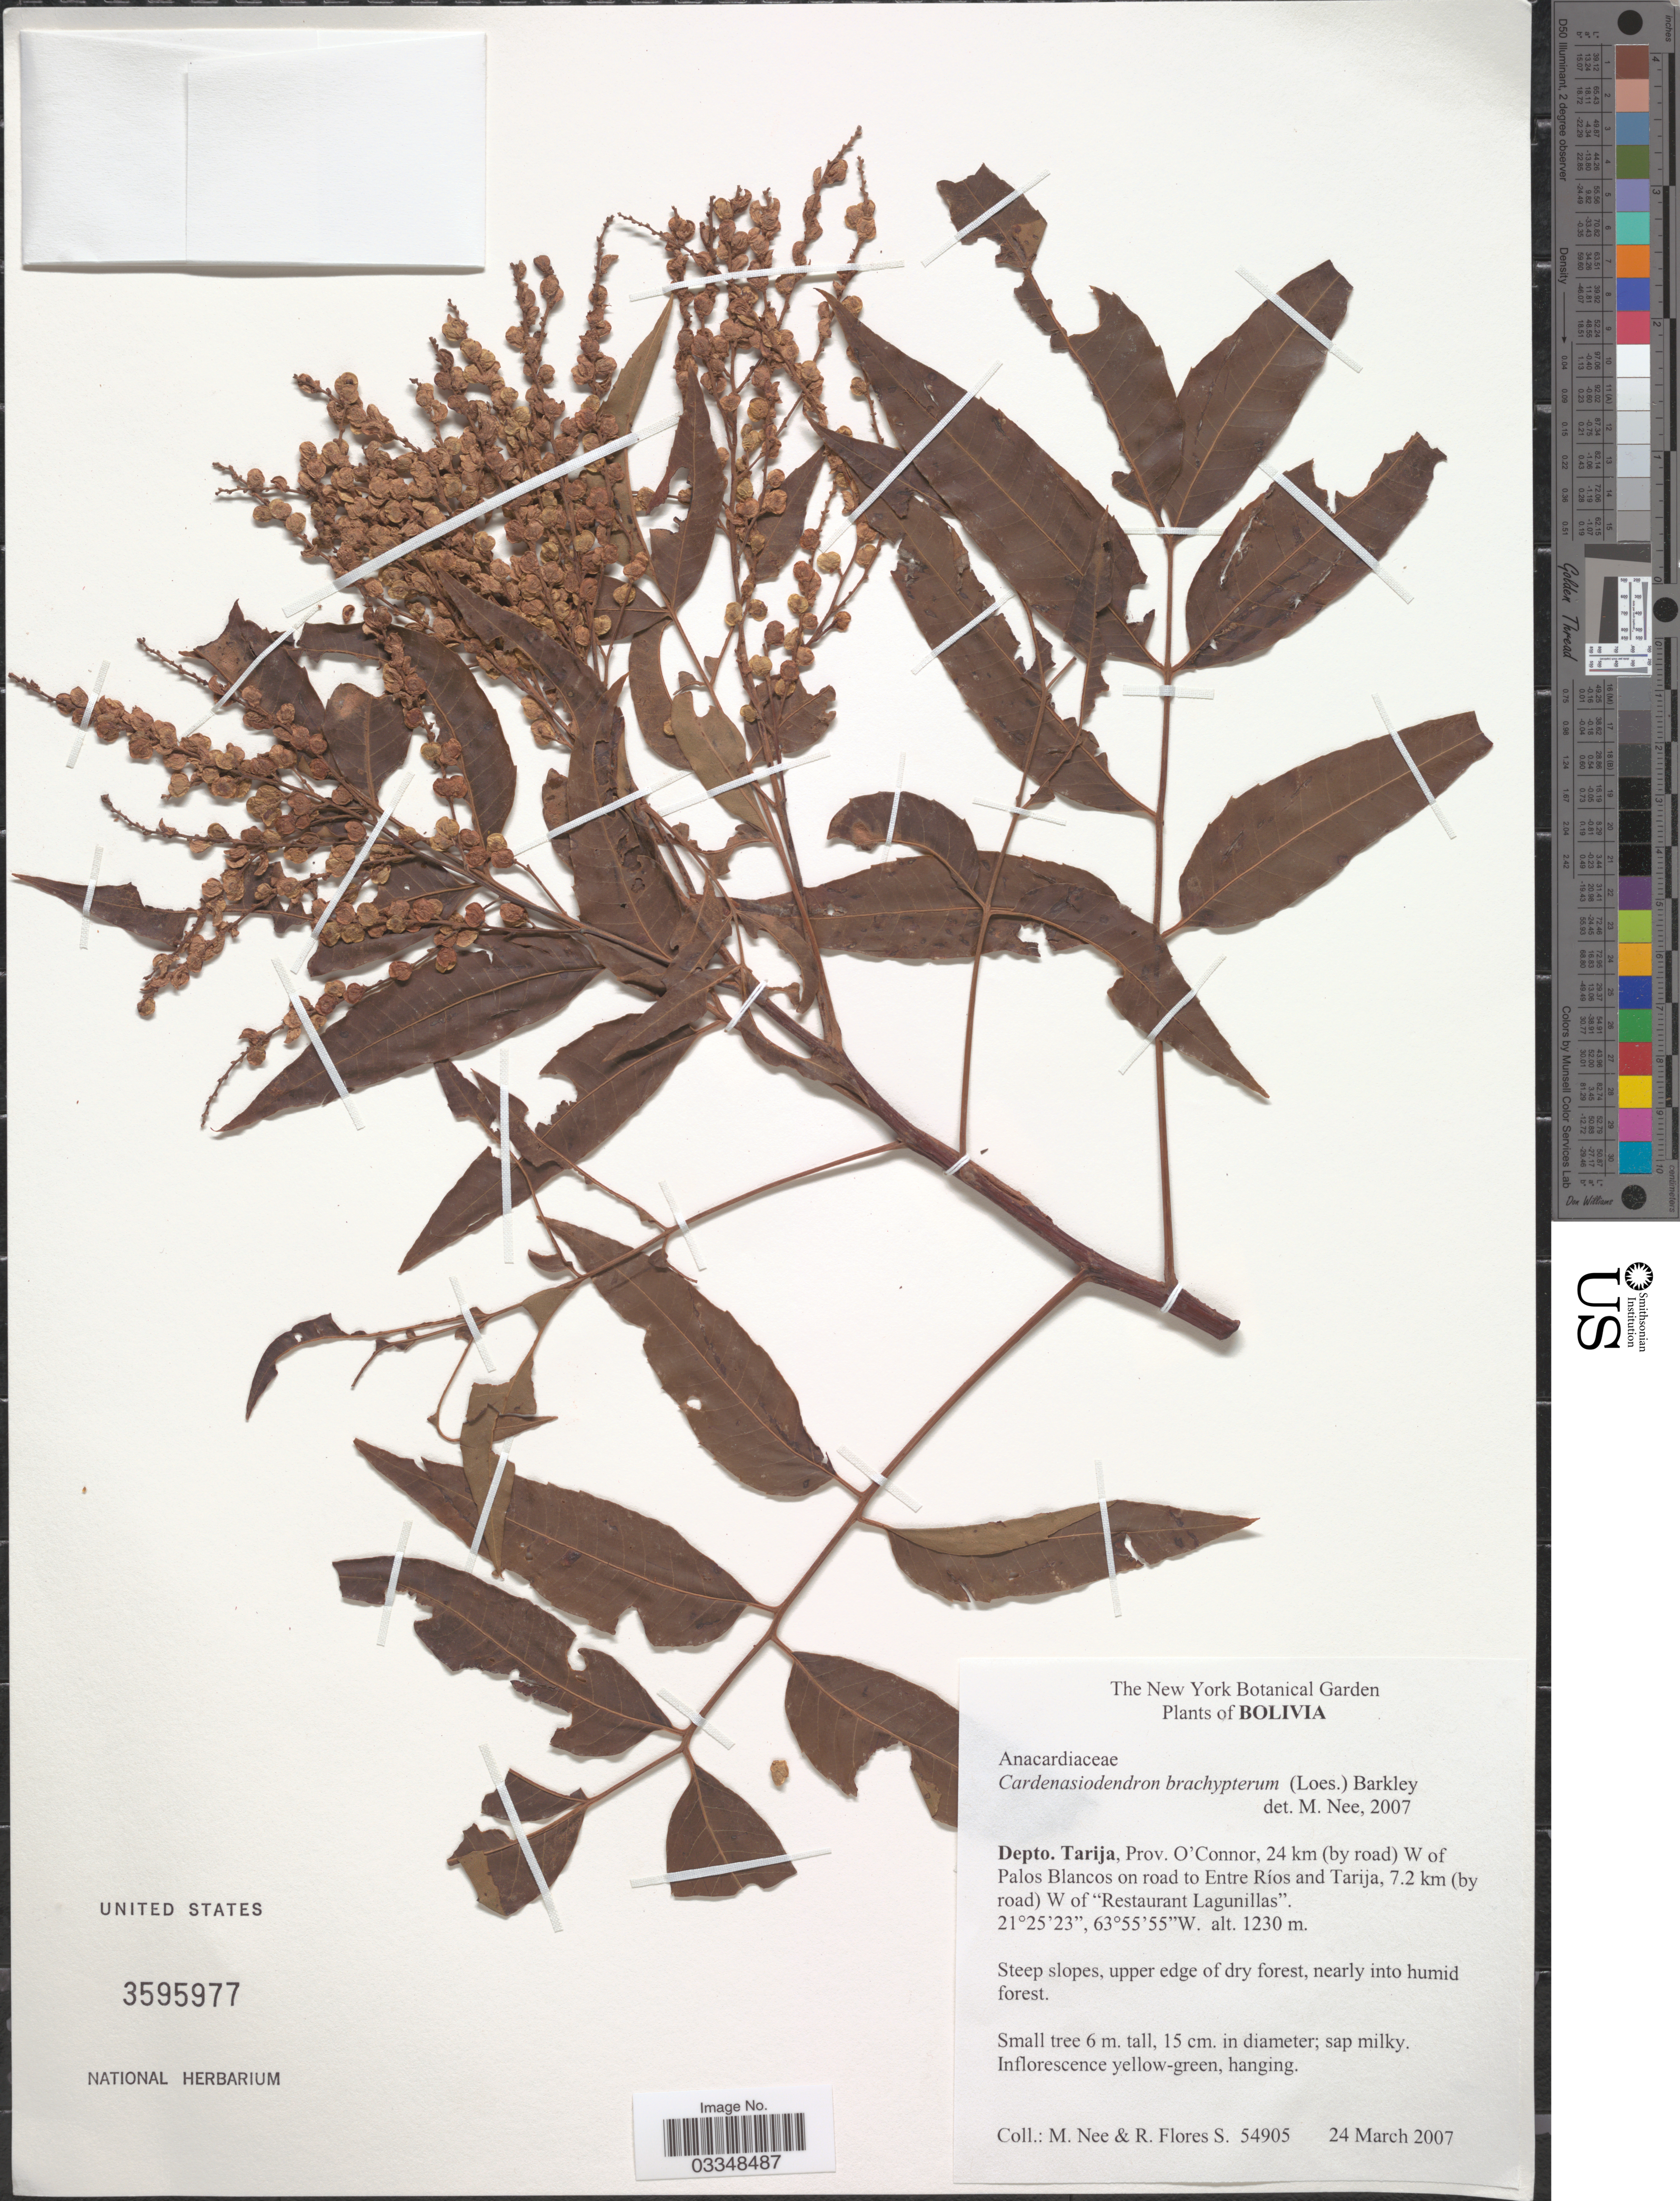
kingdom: Plantae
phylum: Tracheophyta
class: Magnoliopsida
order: Sapindales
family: Anacardiaceae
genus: Cardenasiodendron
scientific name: Cardenasiodendron brachypterum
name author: (Loes.) F.A. Barkley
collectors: M. Nee & R. Flores S.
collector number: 54905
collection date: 2007-03-24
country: Bolivia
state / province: Tarija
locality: Depto. Tarija. Prov. O'Connor, 24 km (by road) W of Palos Blancos on road to Entre Ríos and Tarija, 7.2 km (by road0 W of "Restaurant Lagunillas".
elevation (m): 1230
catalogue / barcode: US 3595977